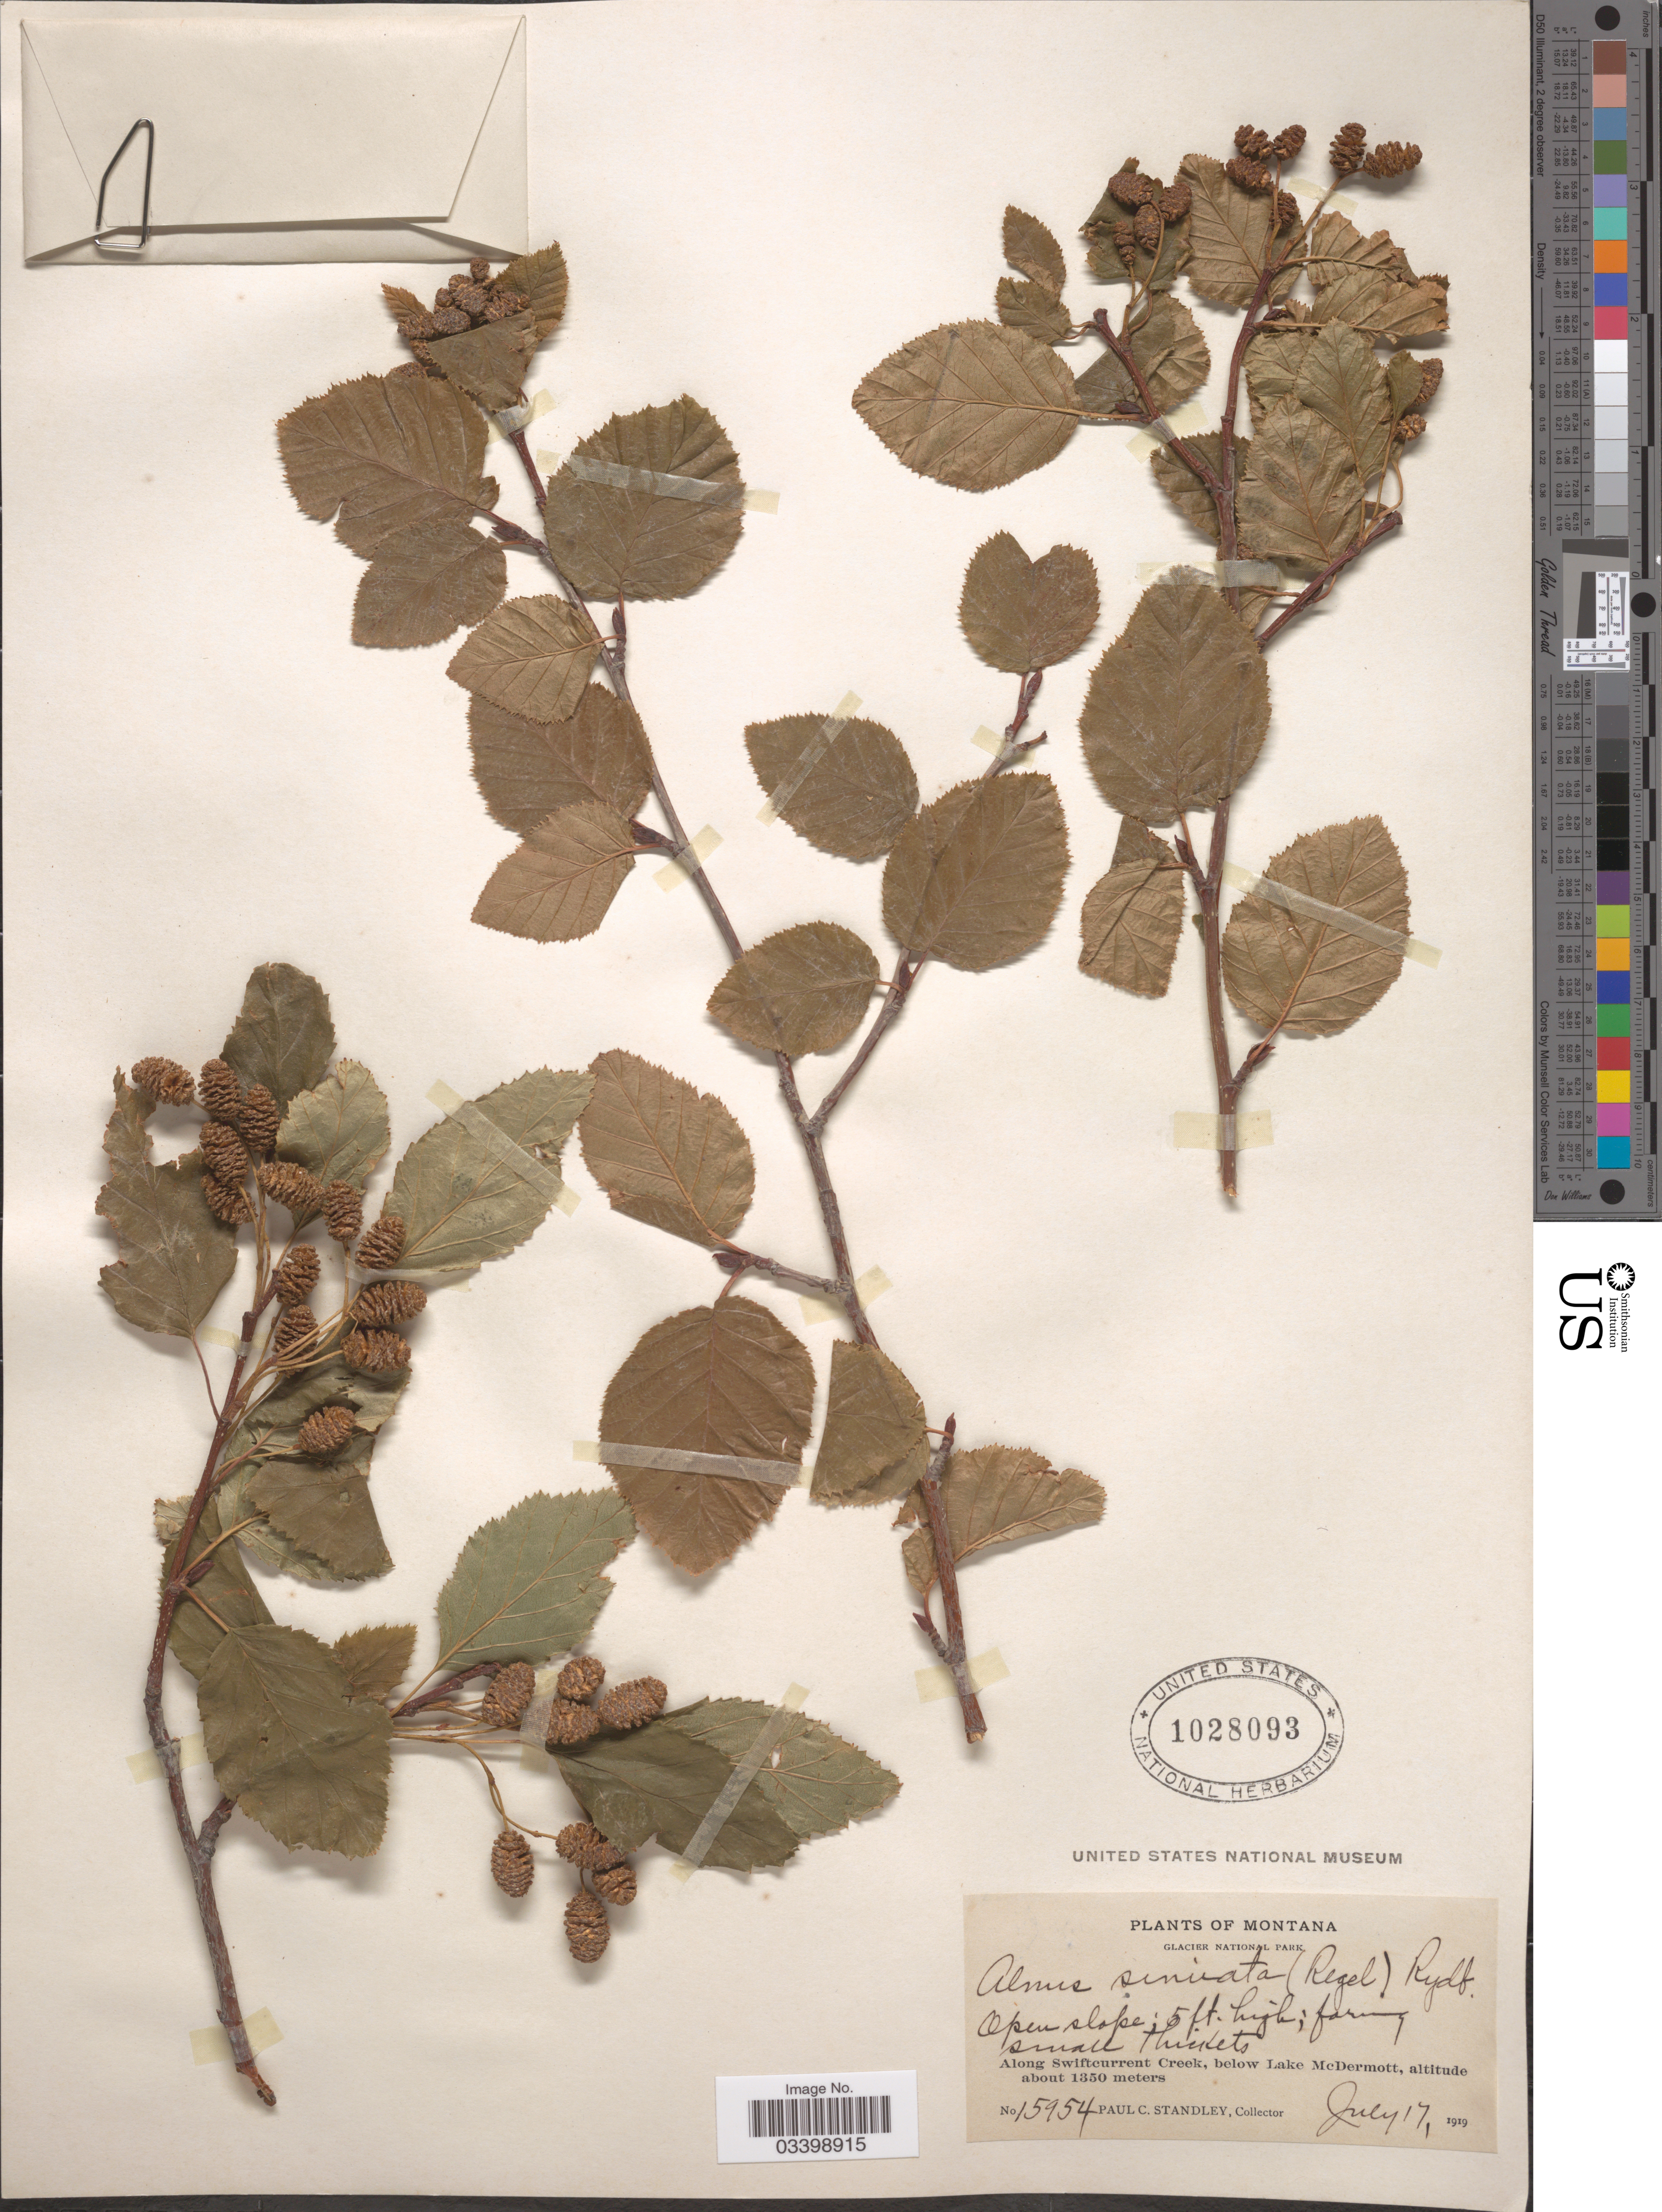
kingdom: Plantae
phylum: Tracheophyta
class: Magnoliopsida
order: Fagales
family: Betulaceae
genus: Alnus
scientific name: Alnus viridis subsp. sinuata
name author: Regel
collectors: P. C. Standley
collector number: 15954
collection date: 1919-07-17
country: United States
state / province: Montana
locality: Glacier National Park. Along Swiftcurrent Creek, below Lake McDermott.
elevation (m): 1350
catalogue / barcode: US 1028093